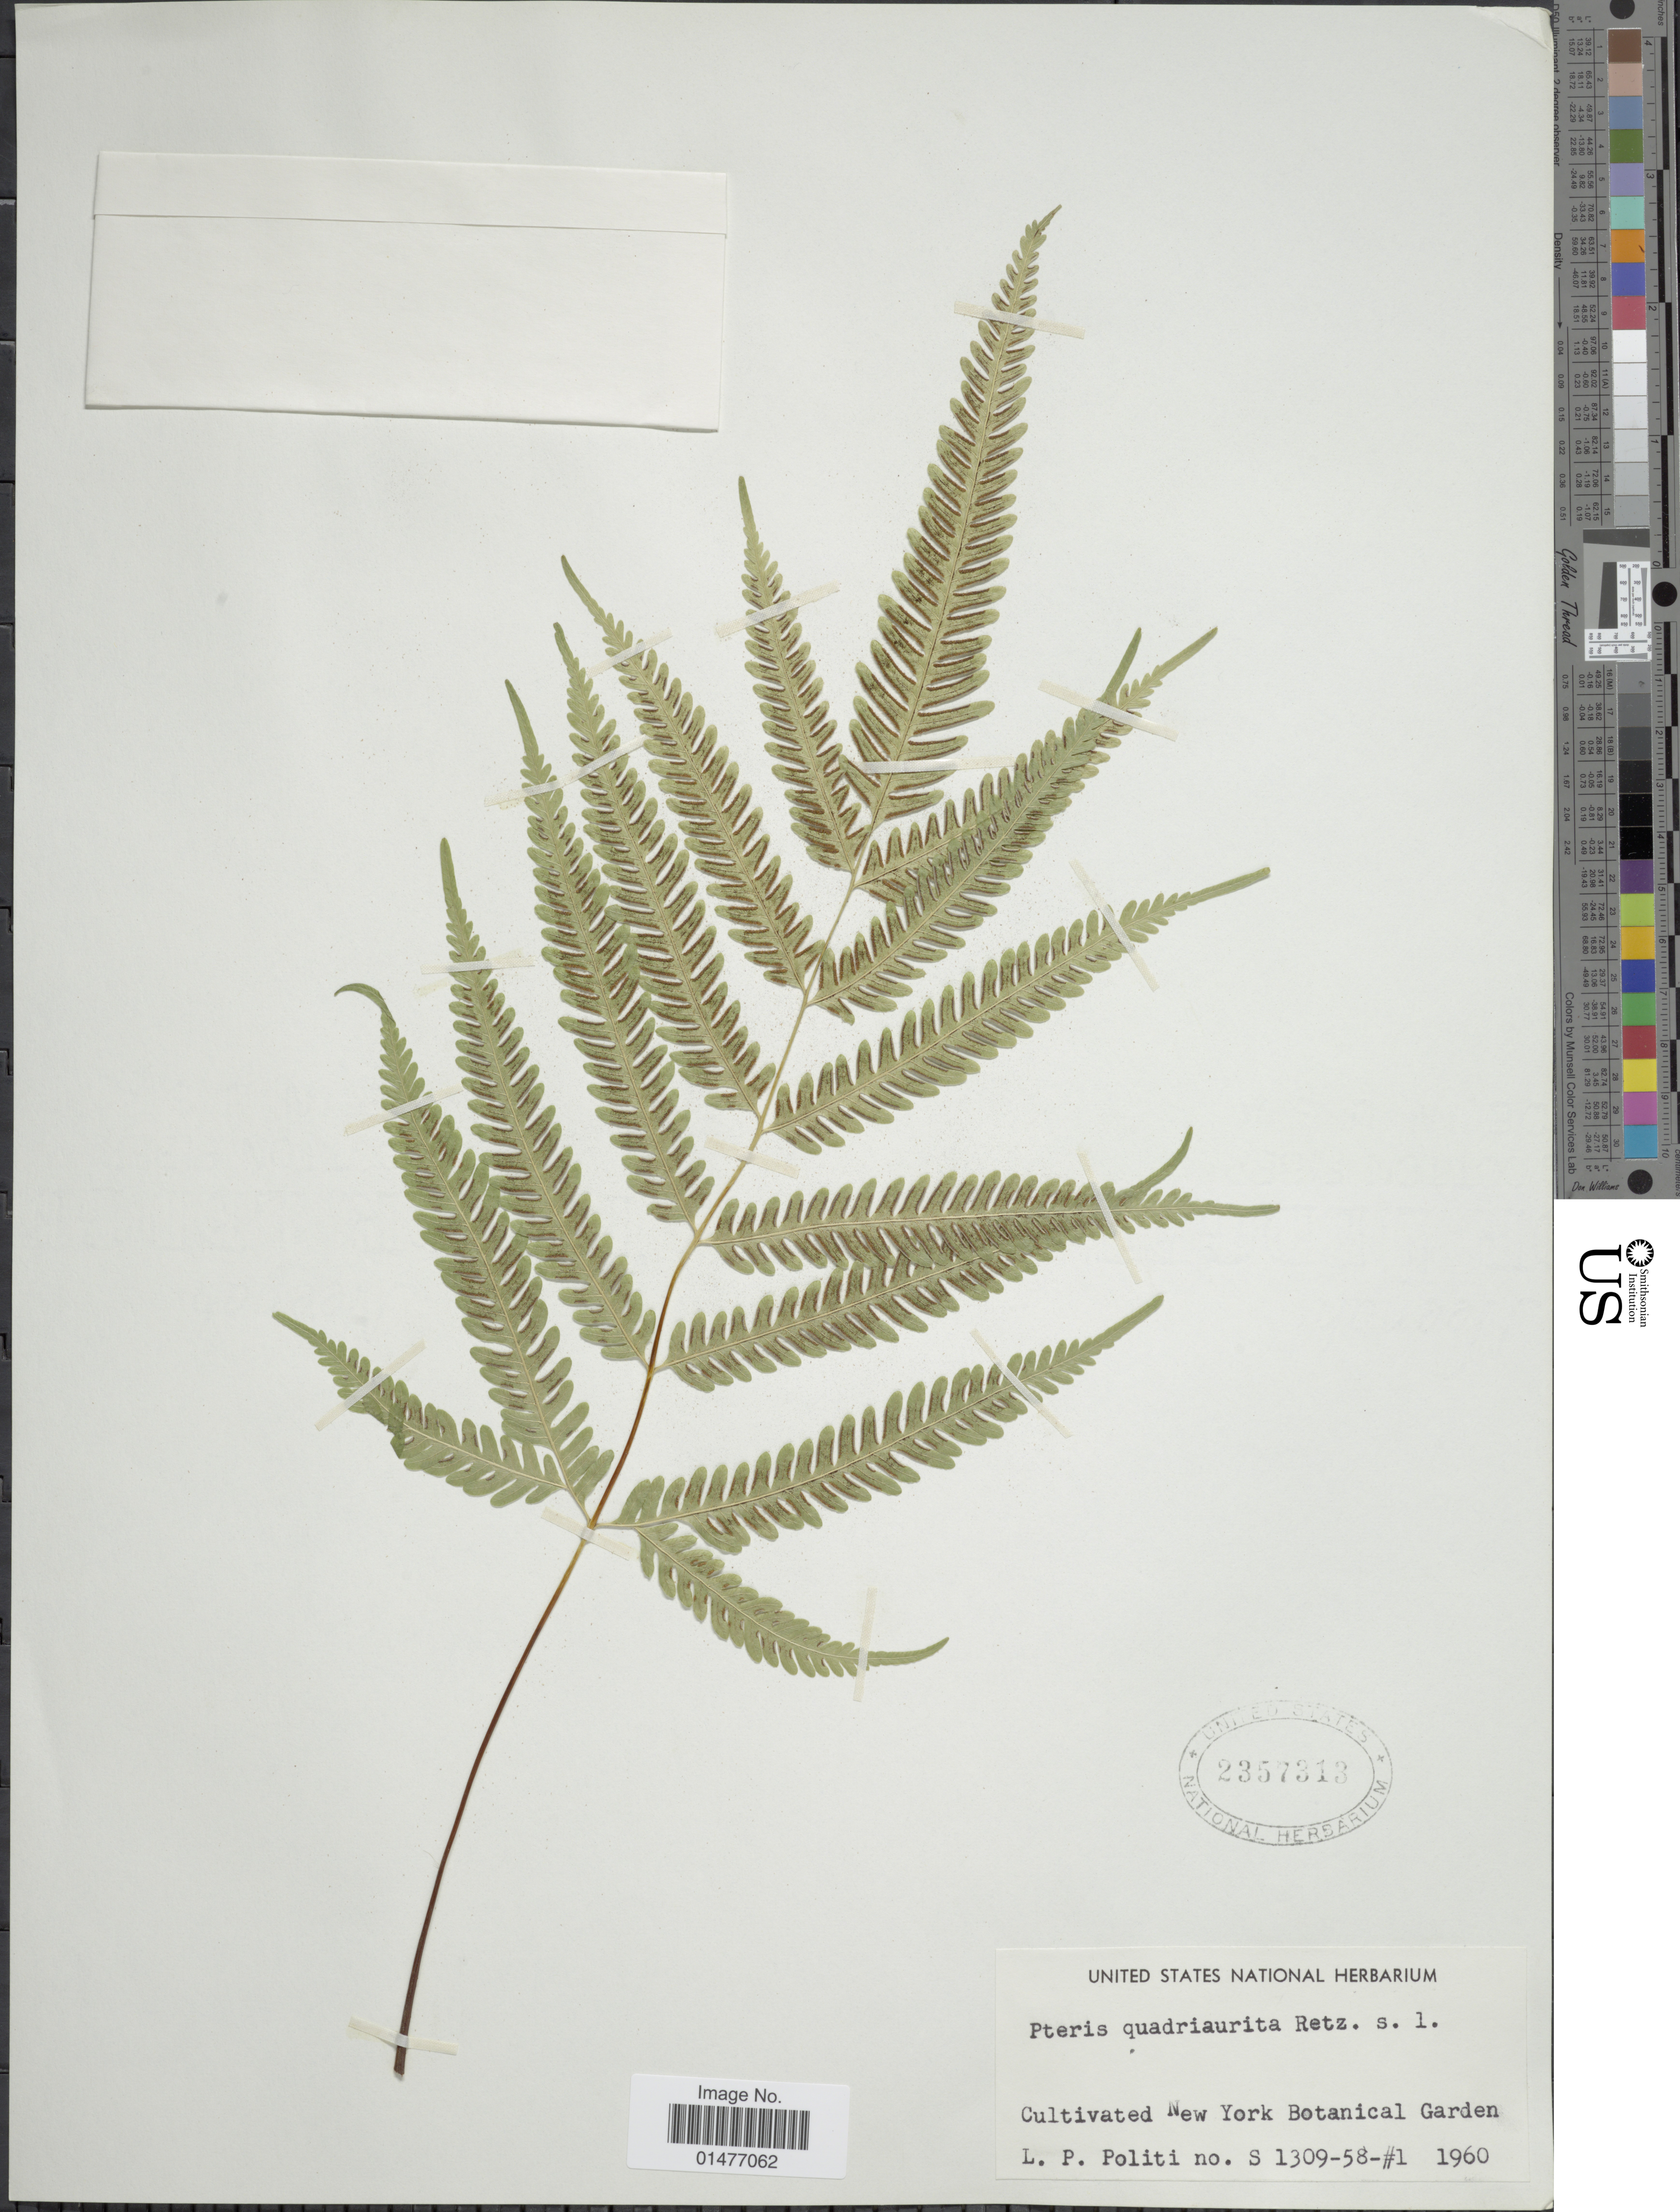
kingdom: Plantae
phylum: Tracheophyta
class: Polypodiopsida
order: Polypodiales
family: Pteridaceae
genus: Pteris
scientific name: Pteris quadriaurita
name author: Retz.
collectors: L. Politi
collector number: s-1309-58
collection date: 1960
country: United States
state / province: New York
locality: Cultivated New York Botanical Garden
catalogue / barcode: US 2357313